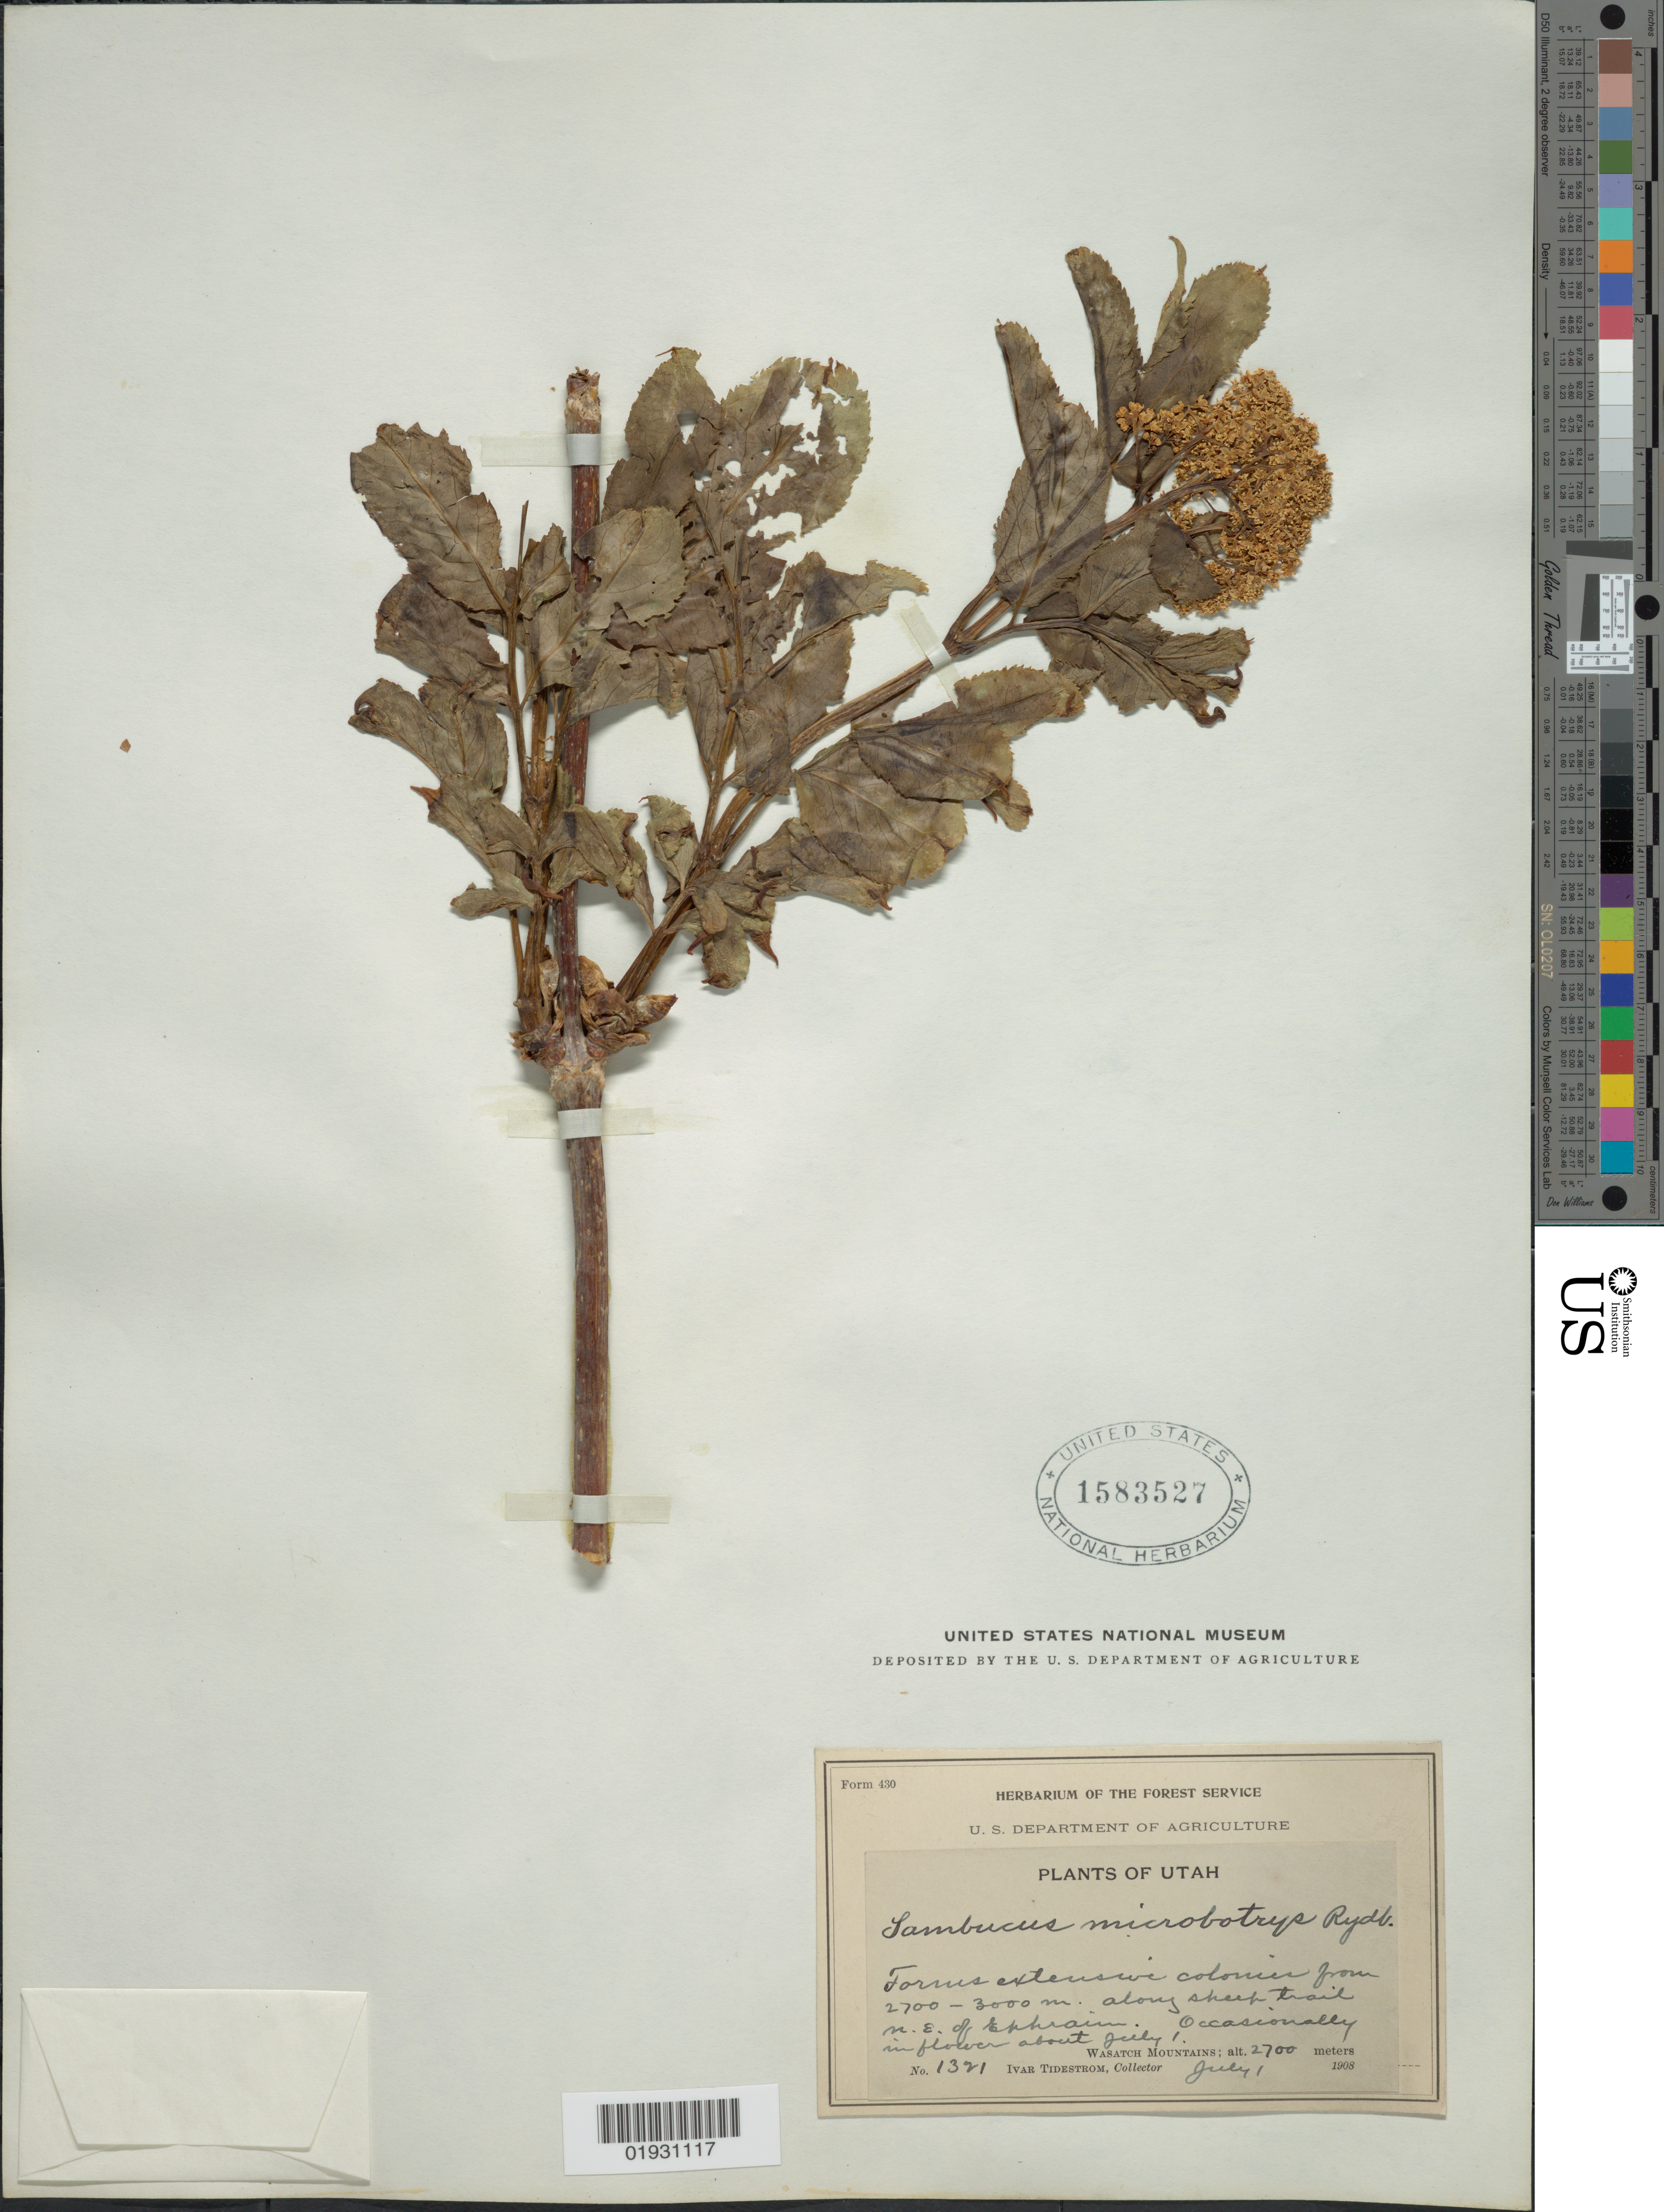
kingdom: Plantae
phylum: Tracheophyta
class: Magnoliopsida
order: Dipsacales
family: Viburnaceae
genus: Sambucus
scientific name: Sambucus microbotrys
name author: Rydb.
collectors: I. F. Tidestrom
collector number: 1321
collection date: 1908-07-01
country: United States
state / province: Utah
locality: Forms extensive colonies along sheep trail n.e. of Ephraim. Wasatch Mountains.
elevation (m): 2700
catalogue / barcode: US 1583527